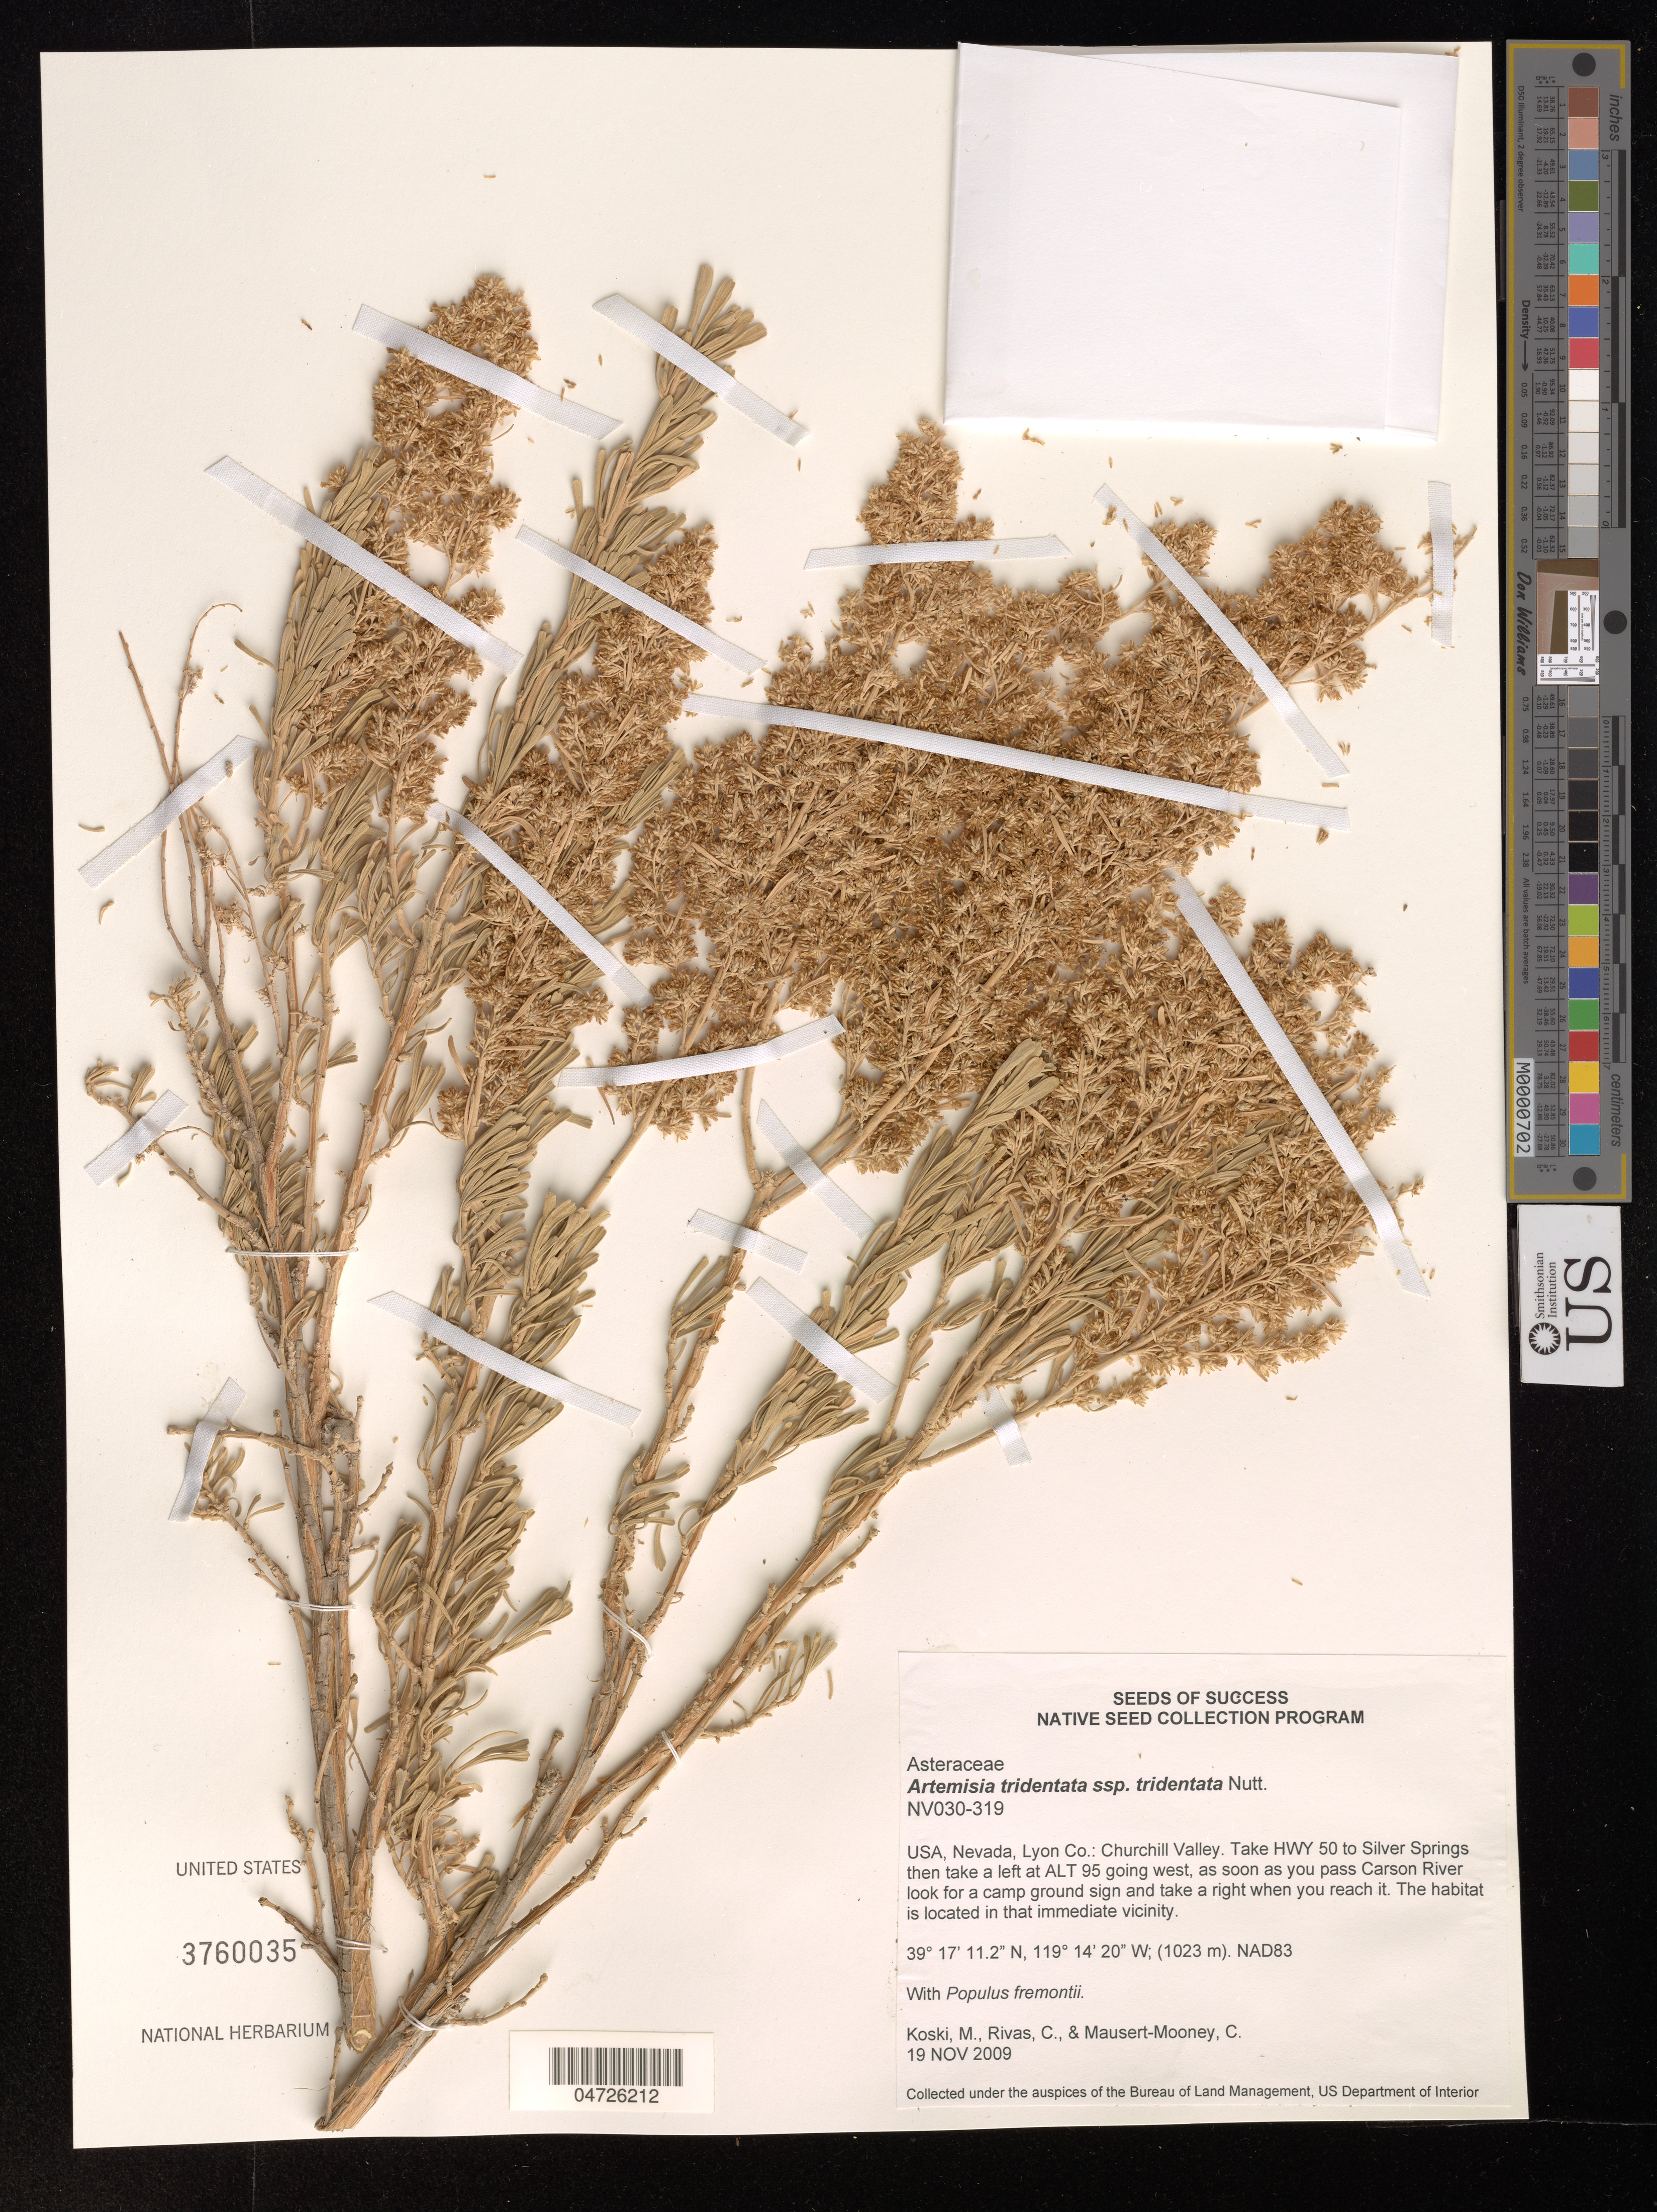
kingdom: Plantae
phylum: Tracheophyta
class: Magnoliopsida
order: Asterales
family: Asteraceae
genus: Artemisia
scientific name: Artemisia tridentata subsp. tridentata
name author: Nutt.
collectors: M. Koski, C. Rivas & C. Mausert-Mooney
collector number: NV030-319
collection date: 2009-11-19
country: United States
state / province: Nevada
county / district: Lyon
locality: Lyon Co.: Churchill Valley. Take HWY 50 to Silver Springs then take a left at ALT 95 going west, as soon as you pass Carson River look for a camp ground sign and take a right when you reach it. NAD83.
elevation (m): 1023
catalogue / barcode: US 3760035